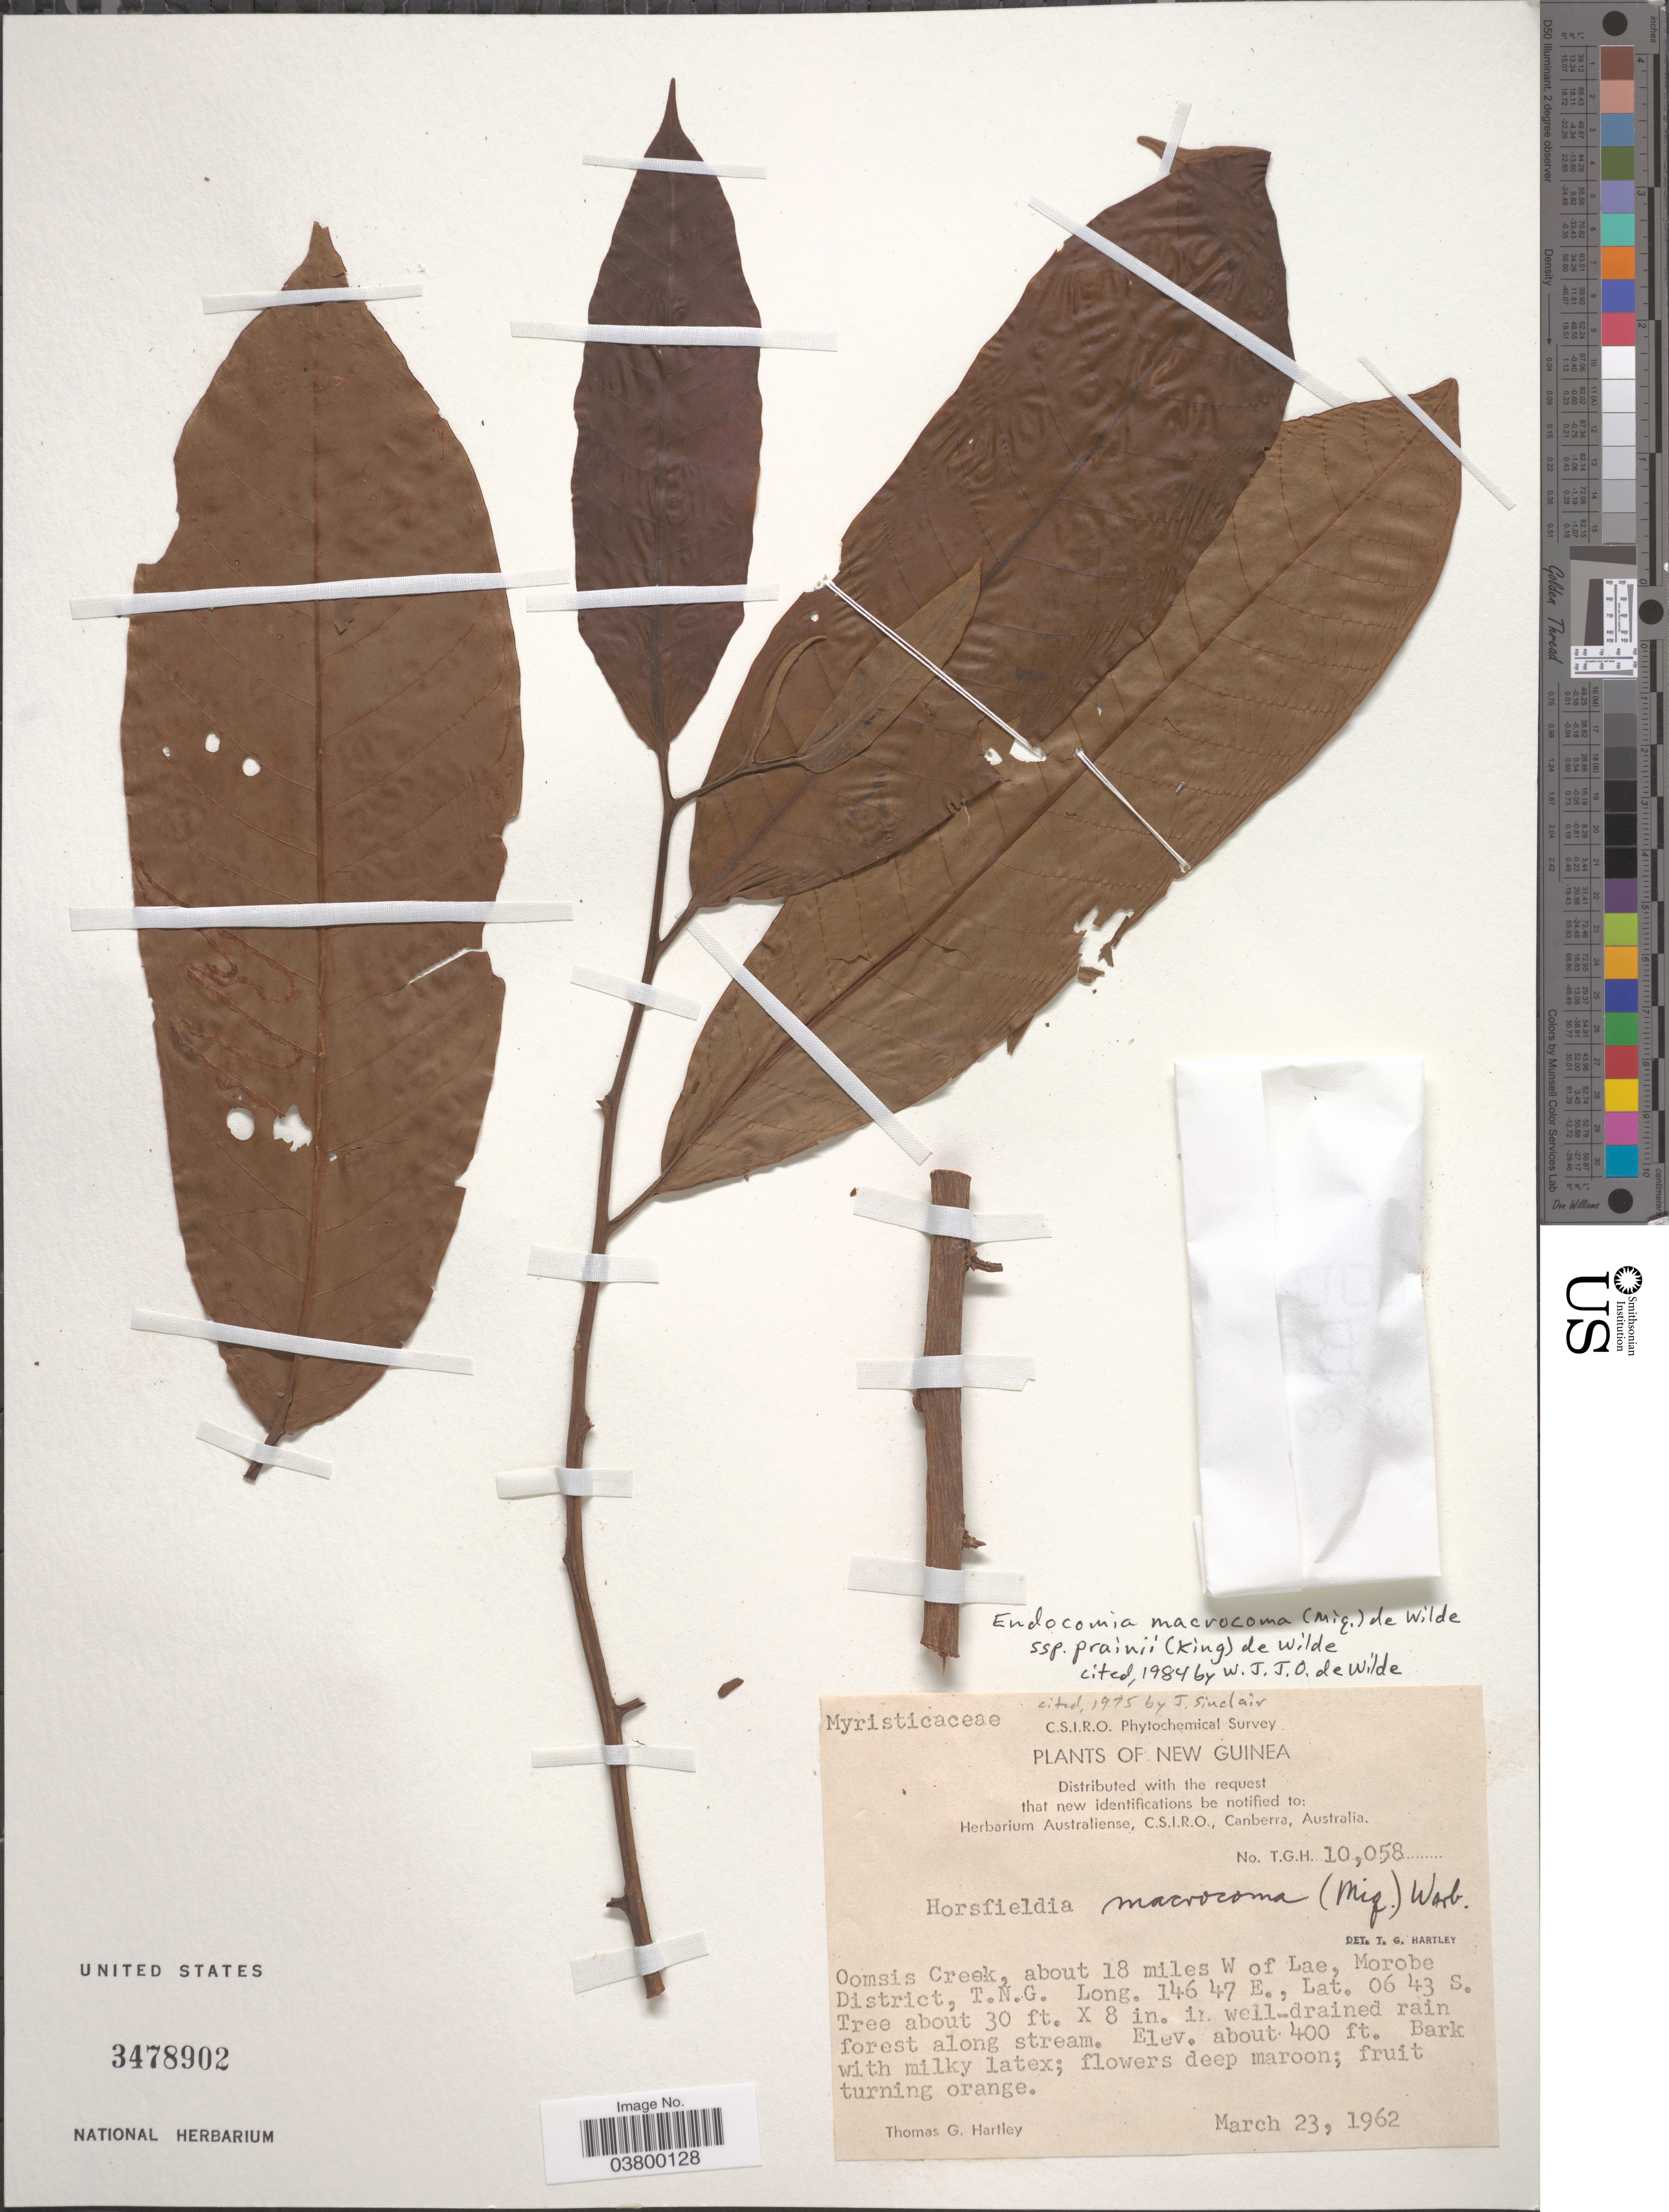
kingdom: Plantae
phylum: Tracheophyta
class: Magnoliopsida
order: Magnoliales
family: Myristicaceae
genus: Endocomia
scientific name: Endocomia macrocoma subsp. prainii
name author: (King) W.J. de Wilde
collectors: T. G. Hartley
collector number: TGH 10058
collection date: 1962-03-23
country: Papua New Guinea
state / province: Morobe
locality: Oomsis Creek, about 18 miles W of Lae, Morobe District, T.N.G. Along stream.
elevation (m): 122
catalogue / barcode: US 3478902